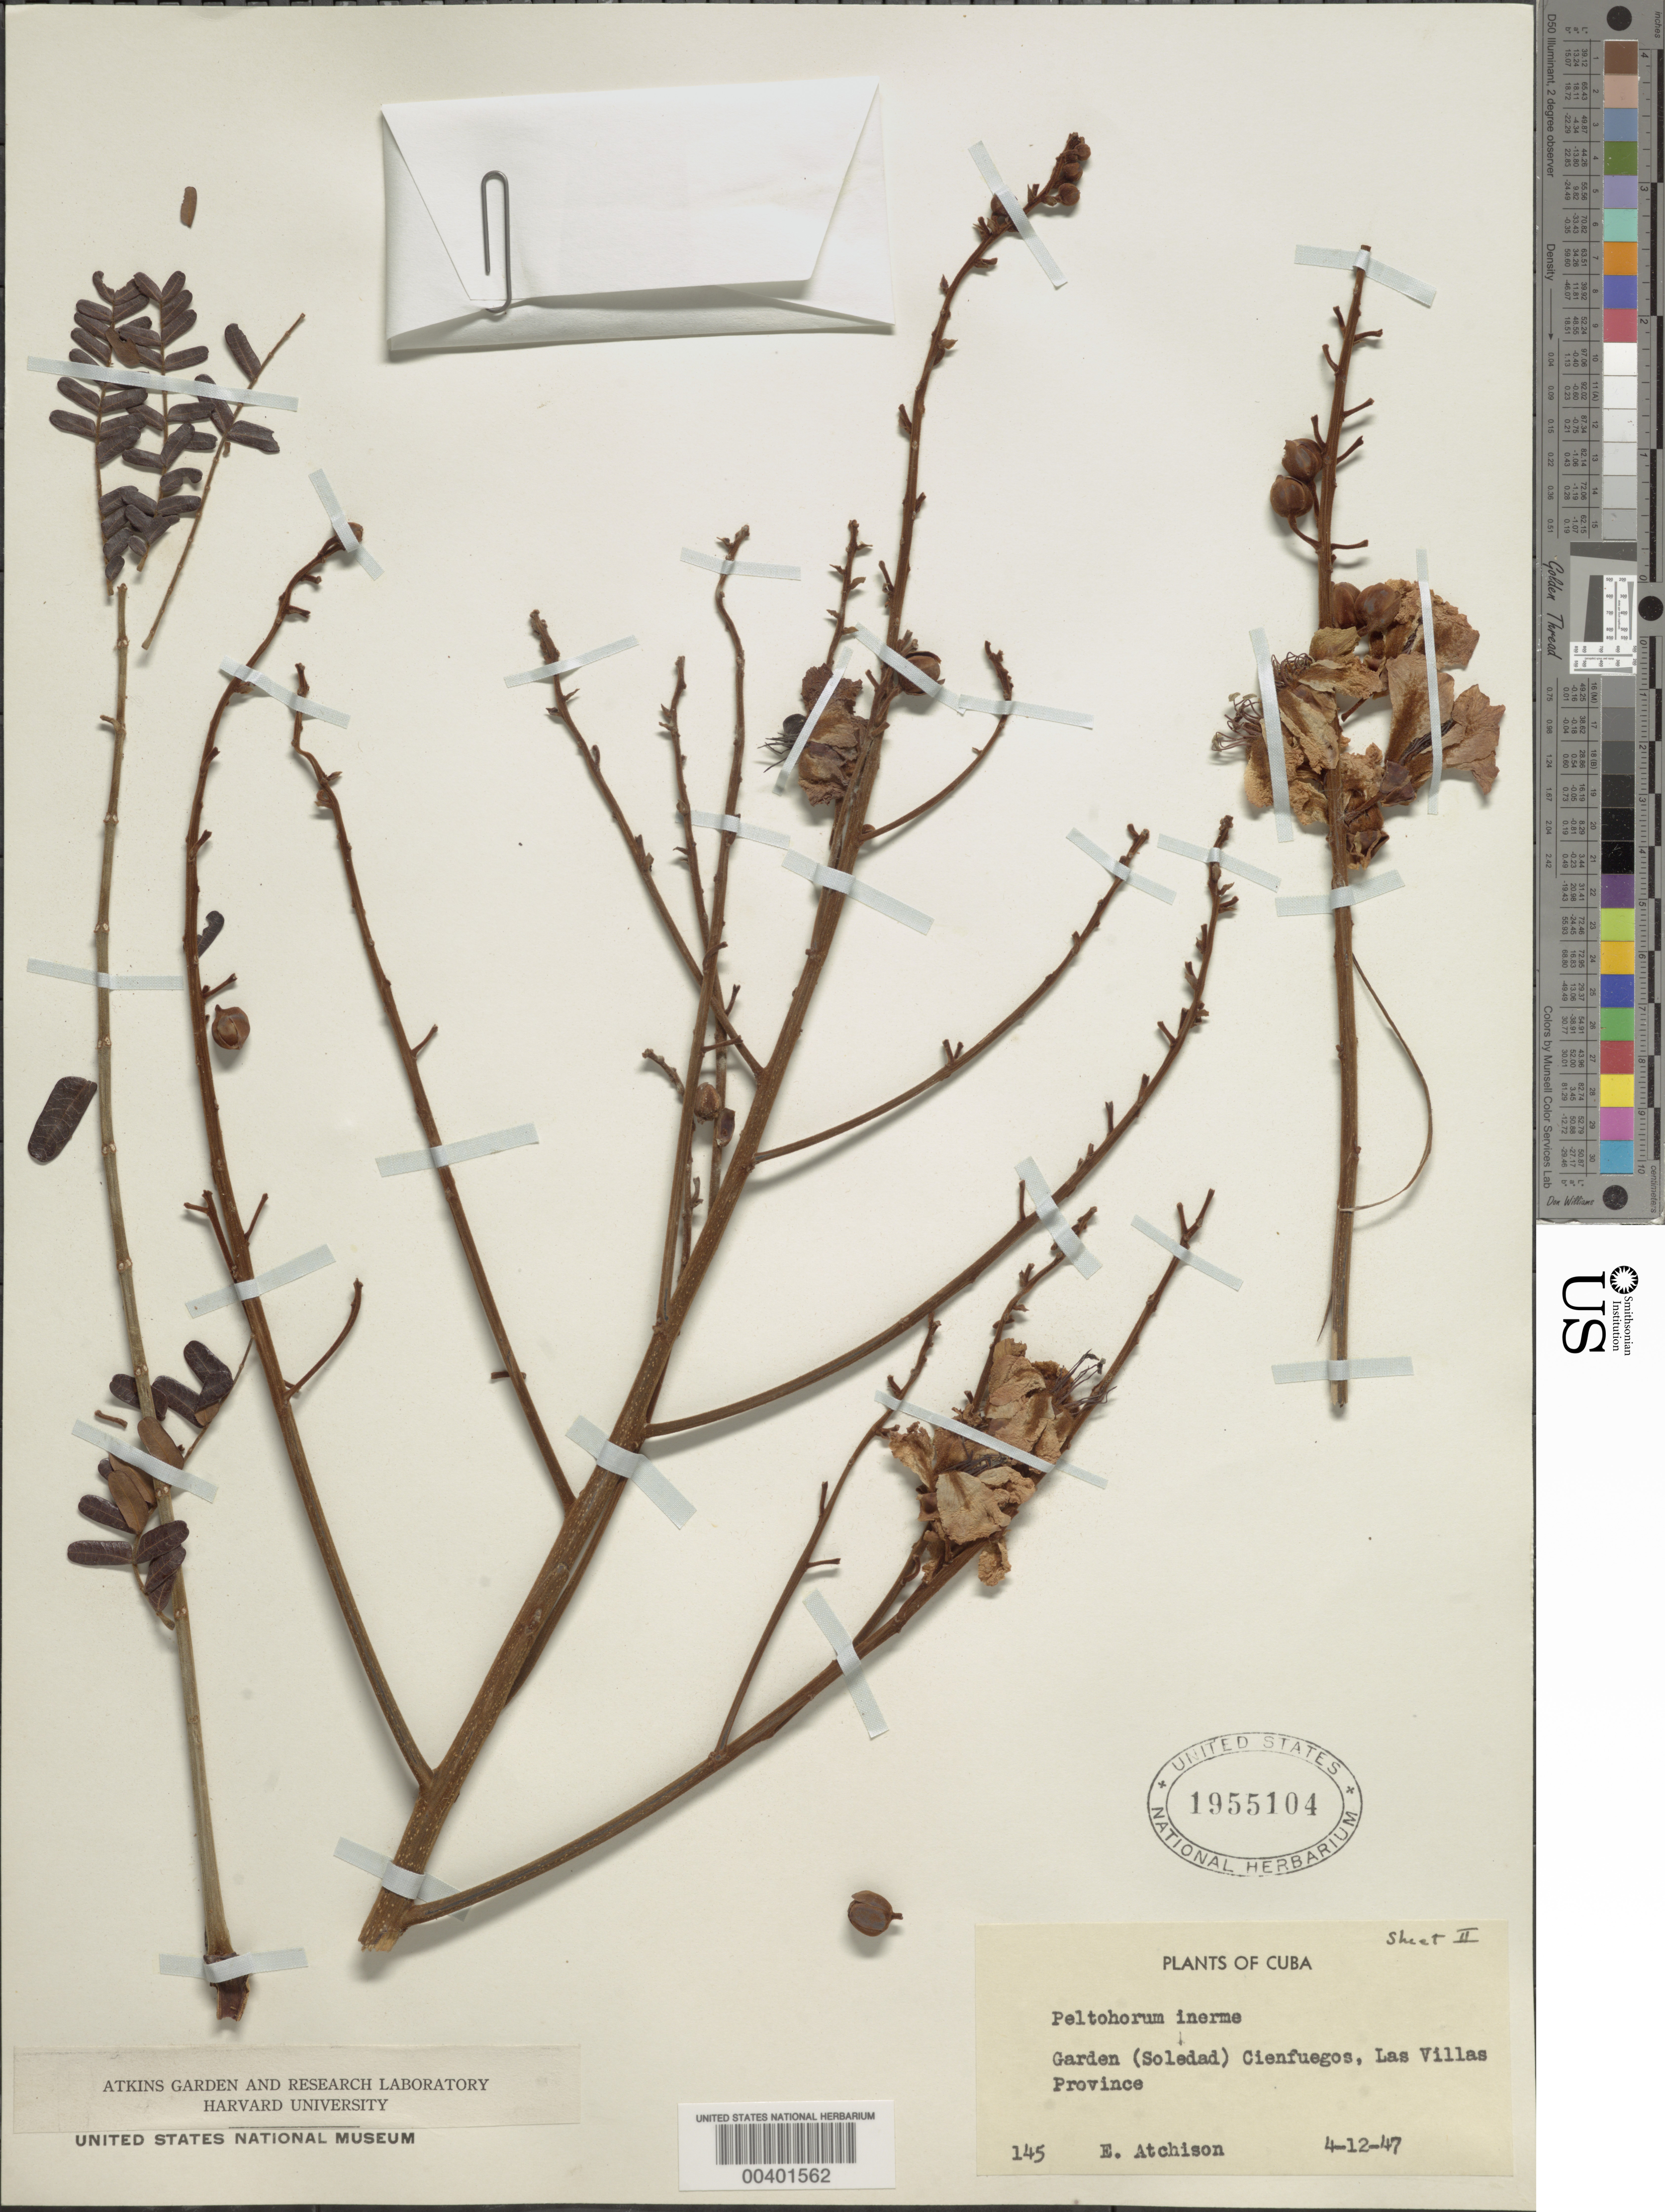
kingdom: Plantae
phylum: Tracheophyta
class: Magnoliopsida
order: Fabales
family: Fabaceae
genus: Peltophorum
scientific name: Peltophorum pterocarpum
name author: (DC.) Backer ex K. Heyne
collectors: E. Atchison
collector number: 145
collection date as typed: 04 Dec 1947 or 12 Apr 1947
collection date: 1947-04-12 or 1947-12-04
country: Cuba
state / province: Las Villas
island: Greater Antilles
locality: Soledad, cienfuegos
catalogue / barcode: US 1955104